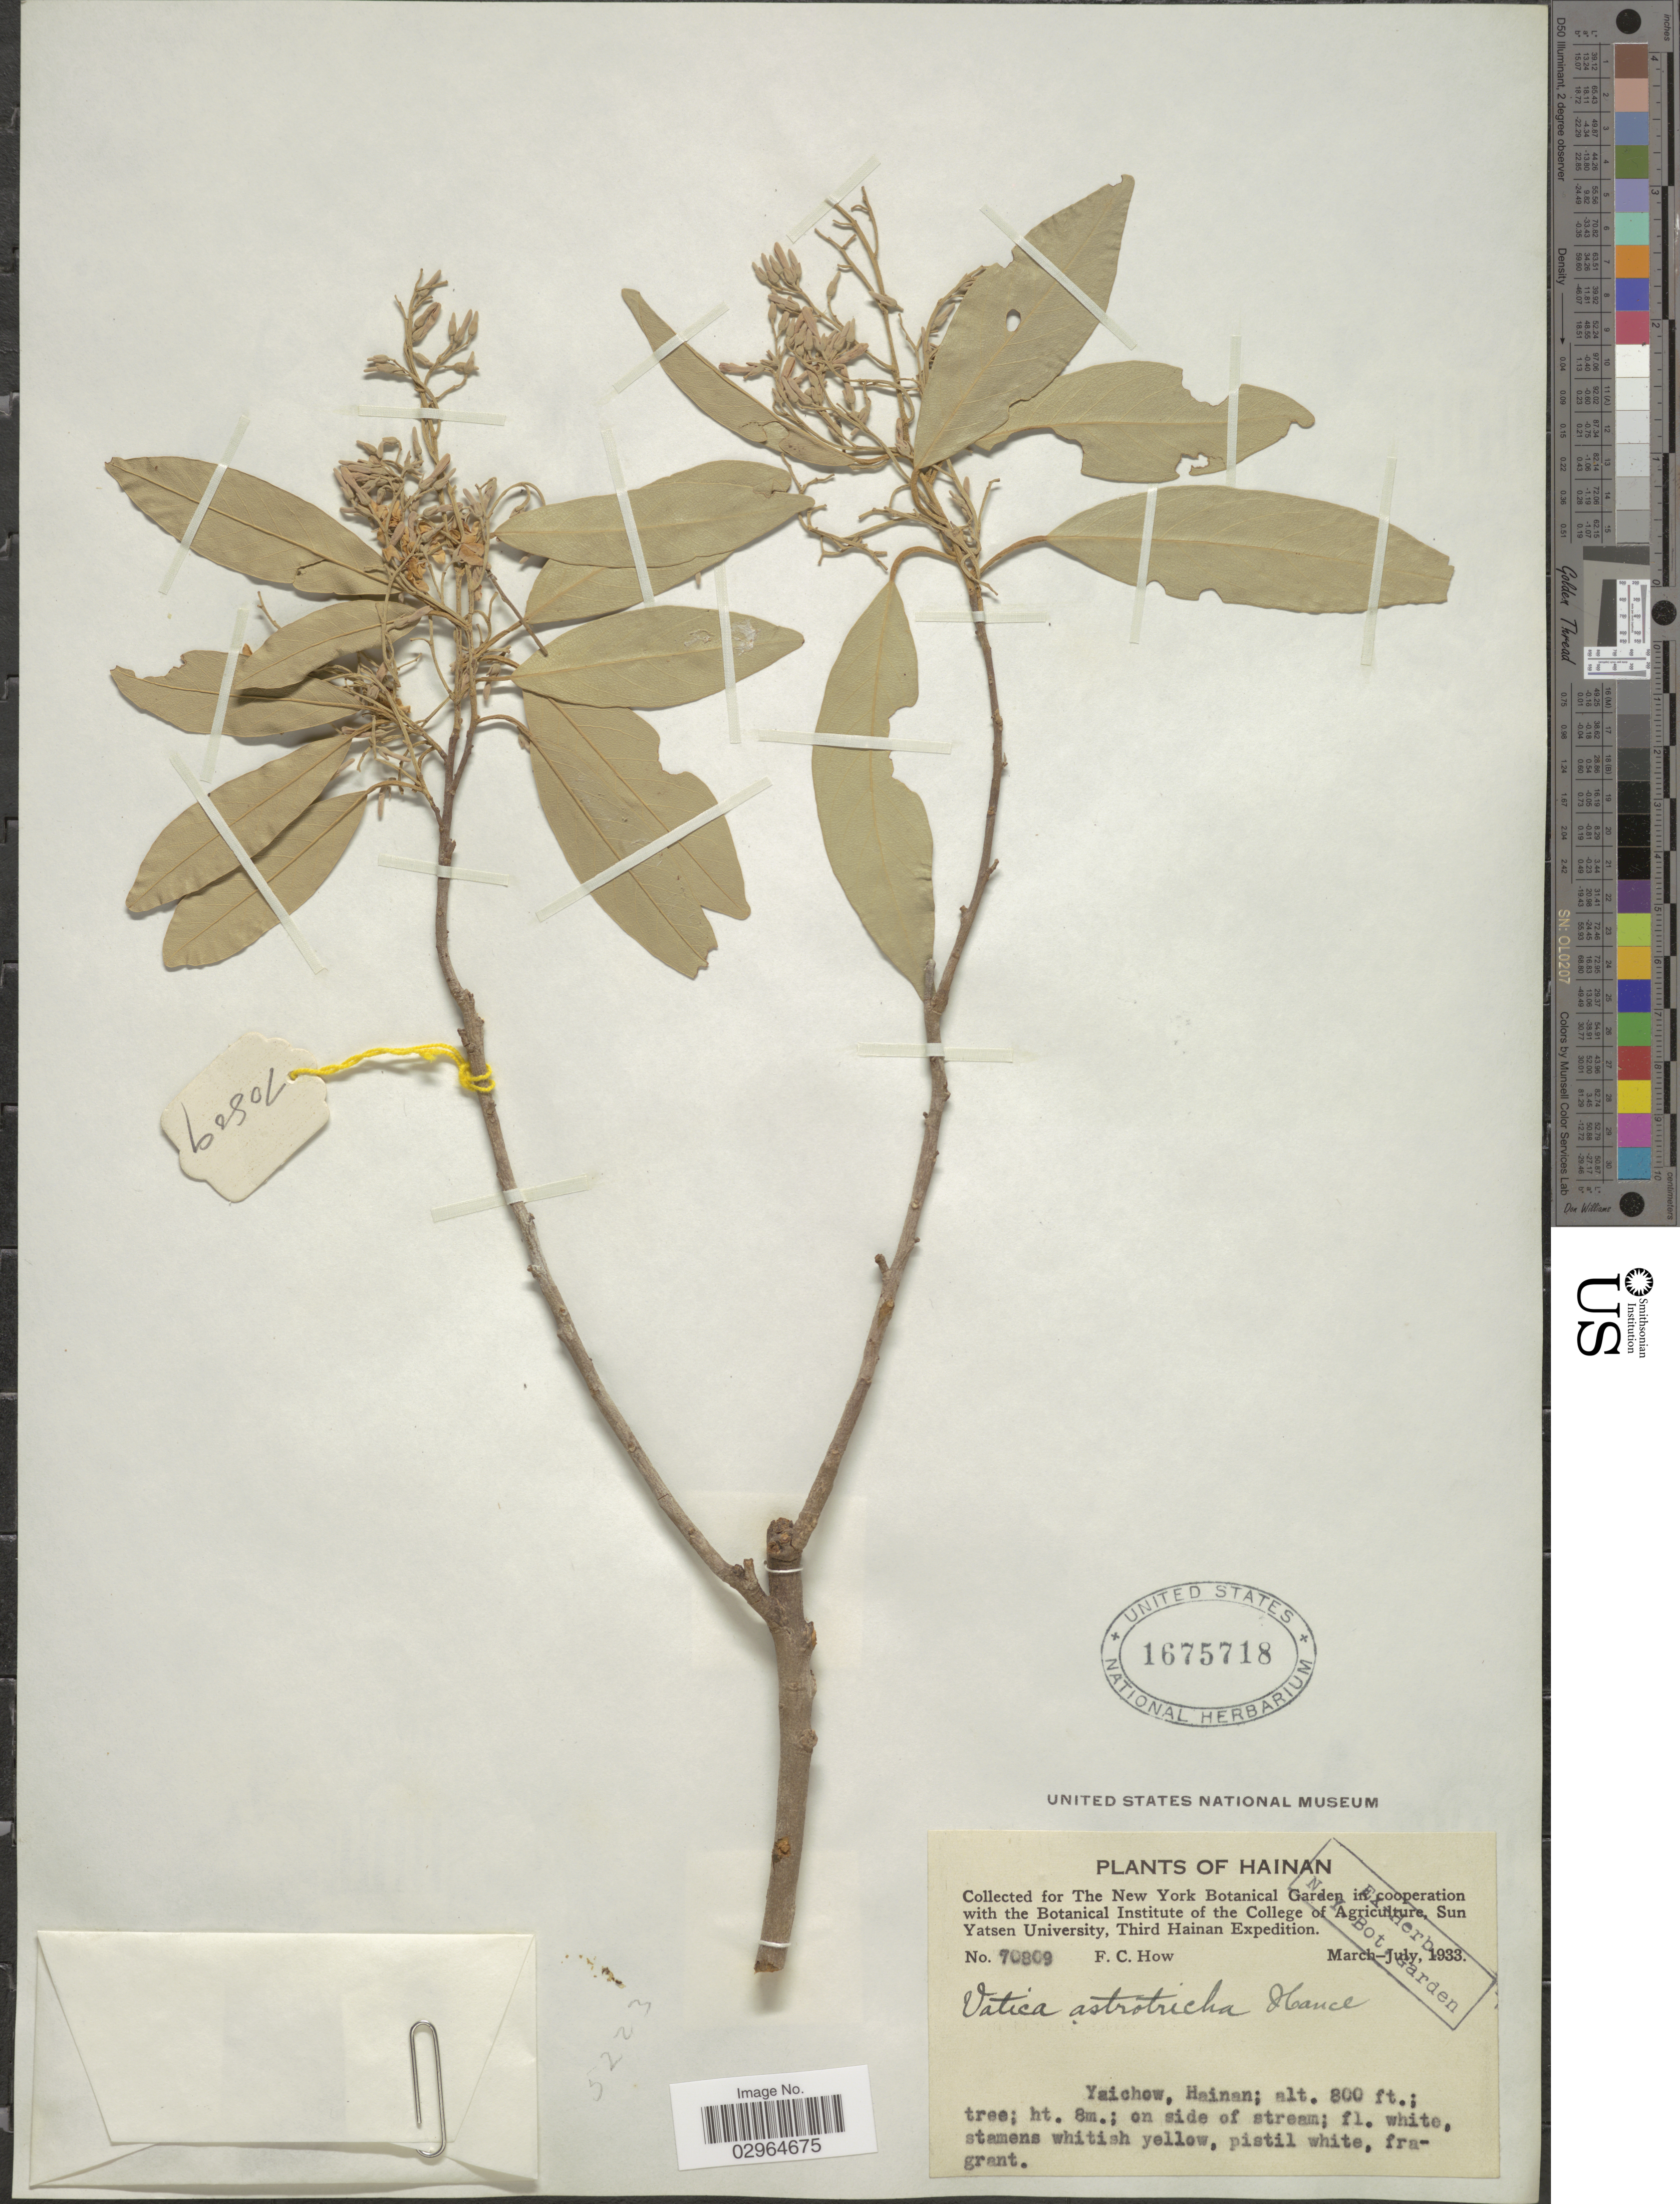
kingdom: Plantae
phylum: Tracheophyta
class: Magnoliopsida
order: Malvales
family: Dipterocarpaceae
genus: Vatica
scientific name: Vatica astrotricha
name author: Hance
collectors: F. C. How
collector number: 70809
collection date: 1933-03/1933-07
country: China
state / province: Hainan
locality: Yaichow.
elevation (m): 244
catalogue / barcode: US 1675718